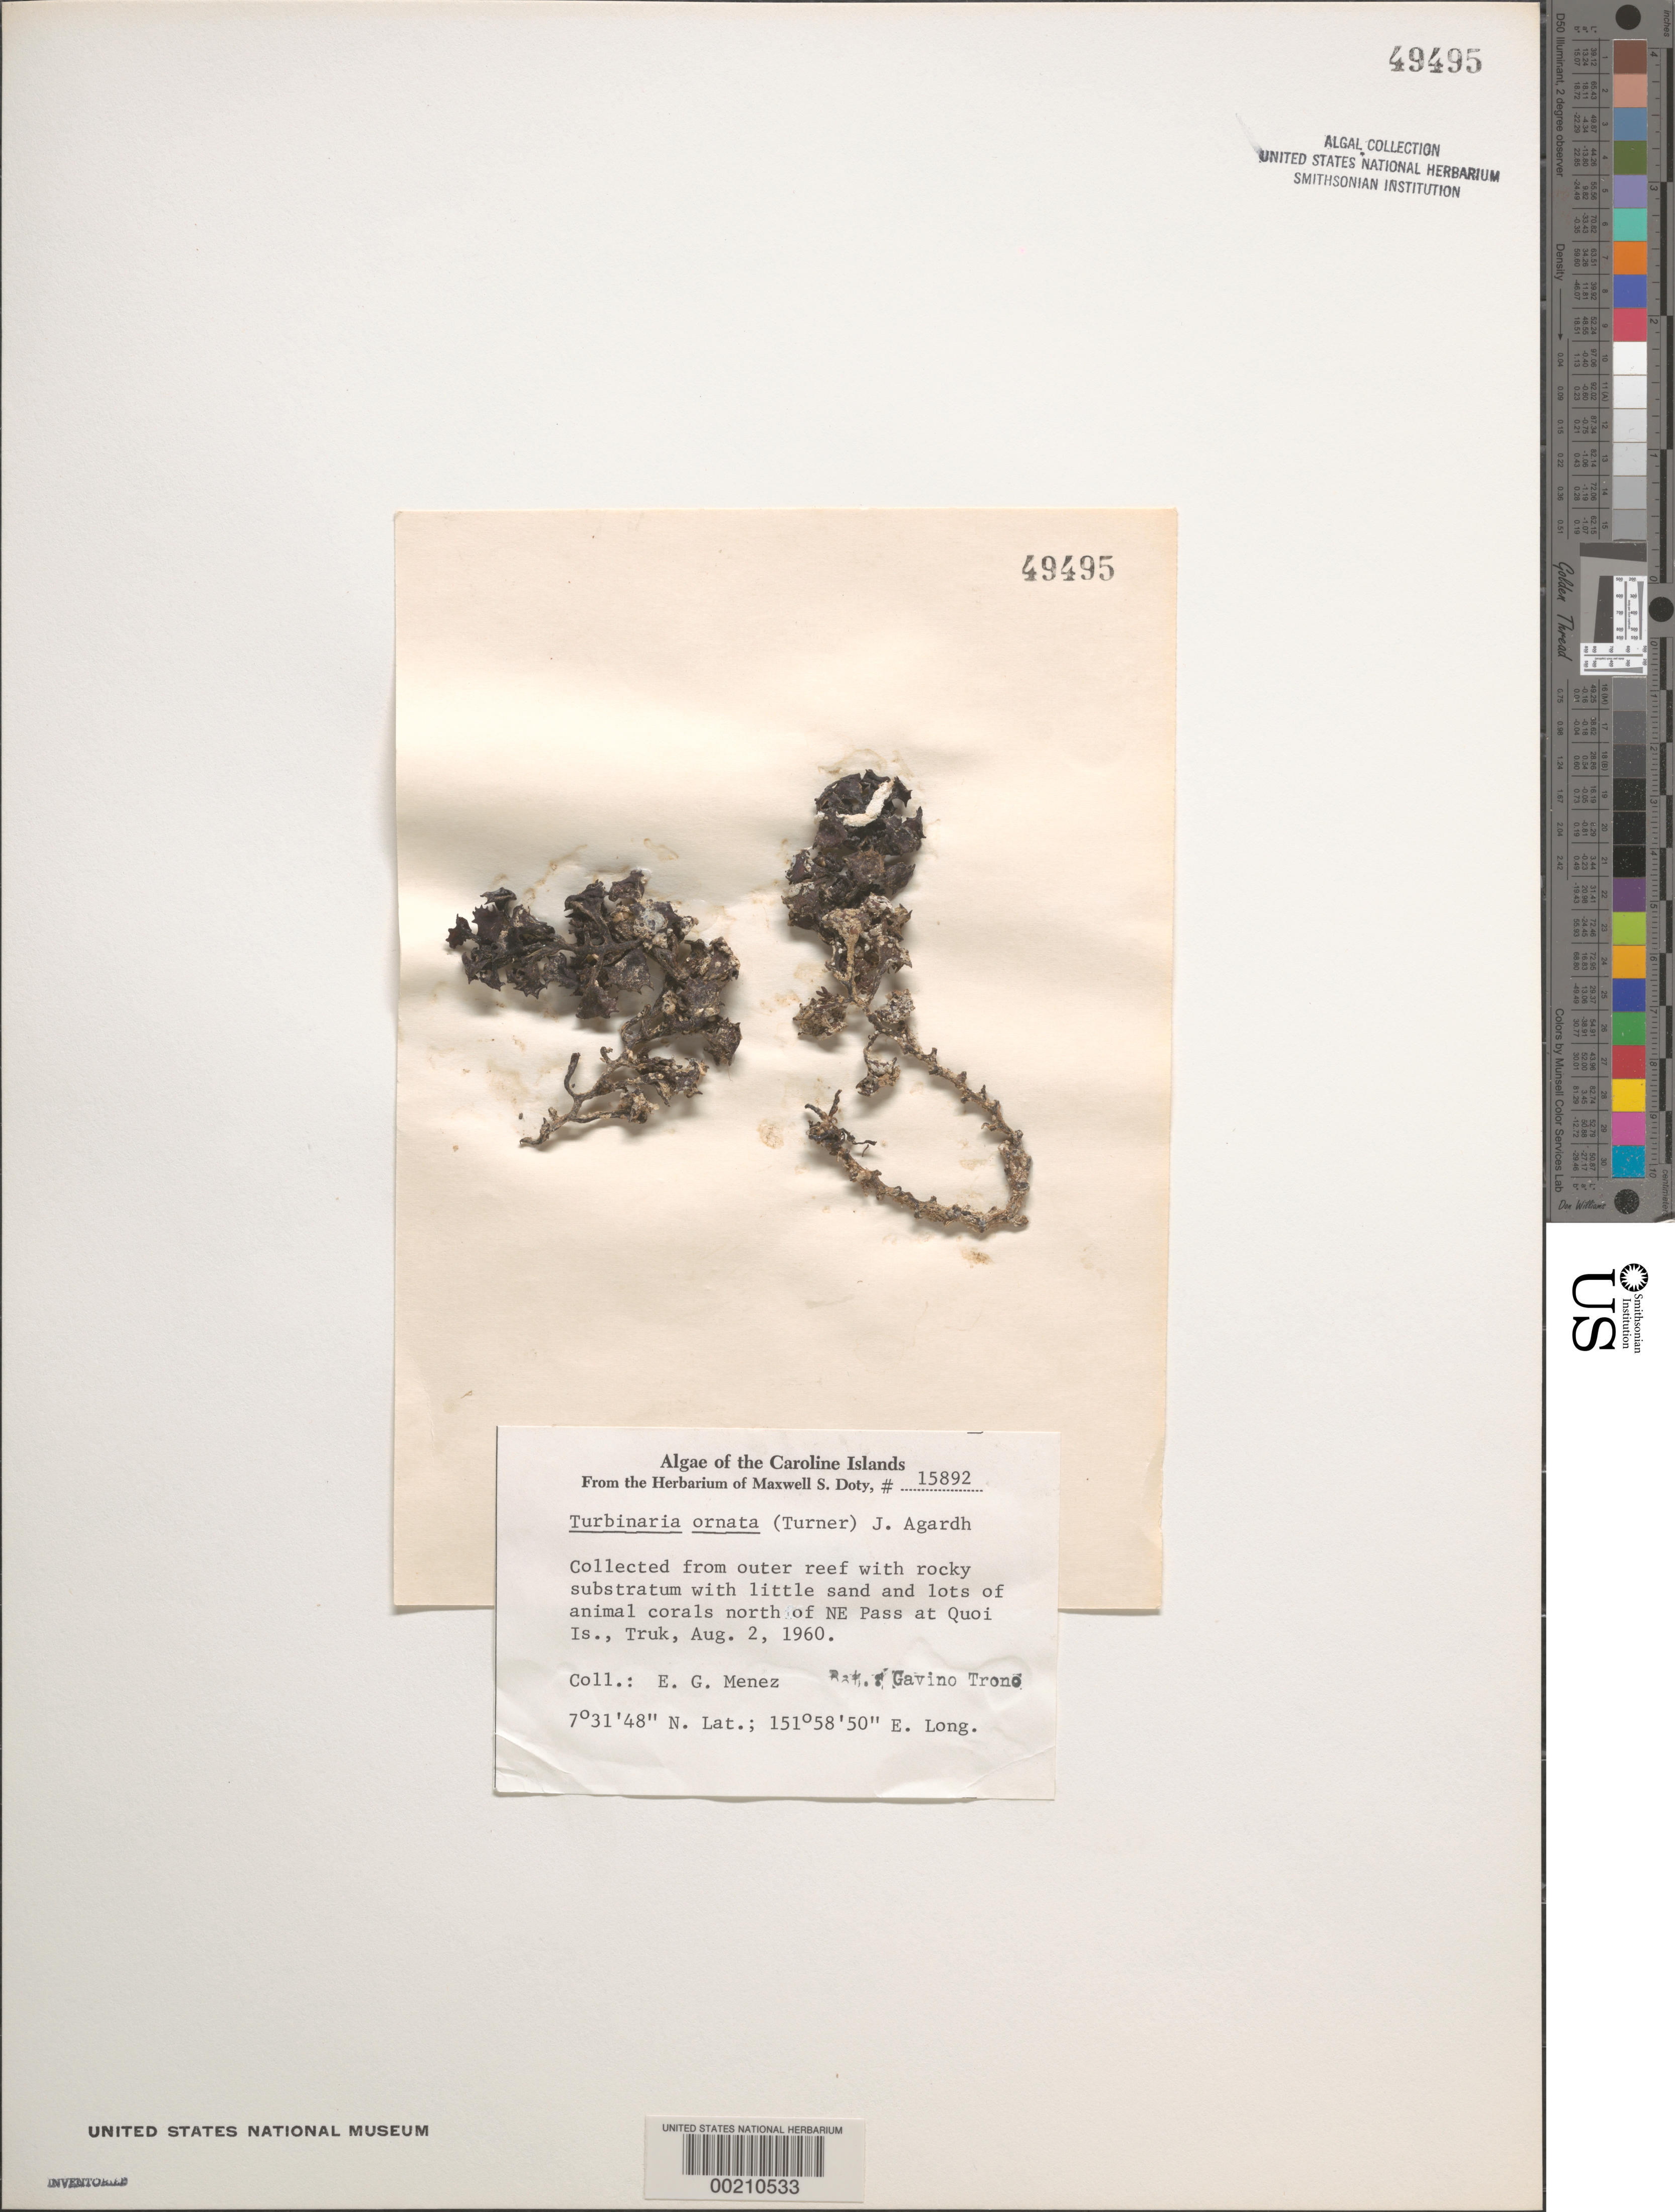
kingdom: Chromista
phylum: Ochrophyta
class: Phaeophyceae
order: Fucales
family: Sargassaceae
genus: Turbinaria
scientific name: Turbinaria ornata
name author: (Turner) J. Agardh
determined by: Trono, Gavino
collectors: Meñez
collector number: MSD 15892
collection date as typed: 02 Aug 1960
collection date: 1960-08-02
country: Micronesia, Federated States of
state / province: Truk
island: Truk (Chuuk) Is.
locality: Quoi Islet, N of Northeast pass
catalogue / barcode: US 49495